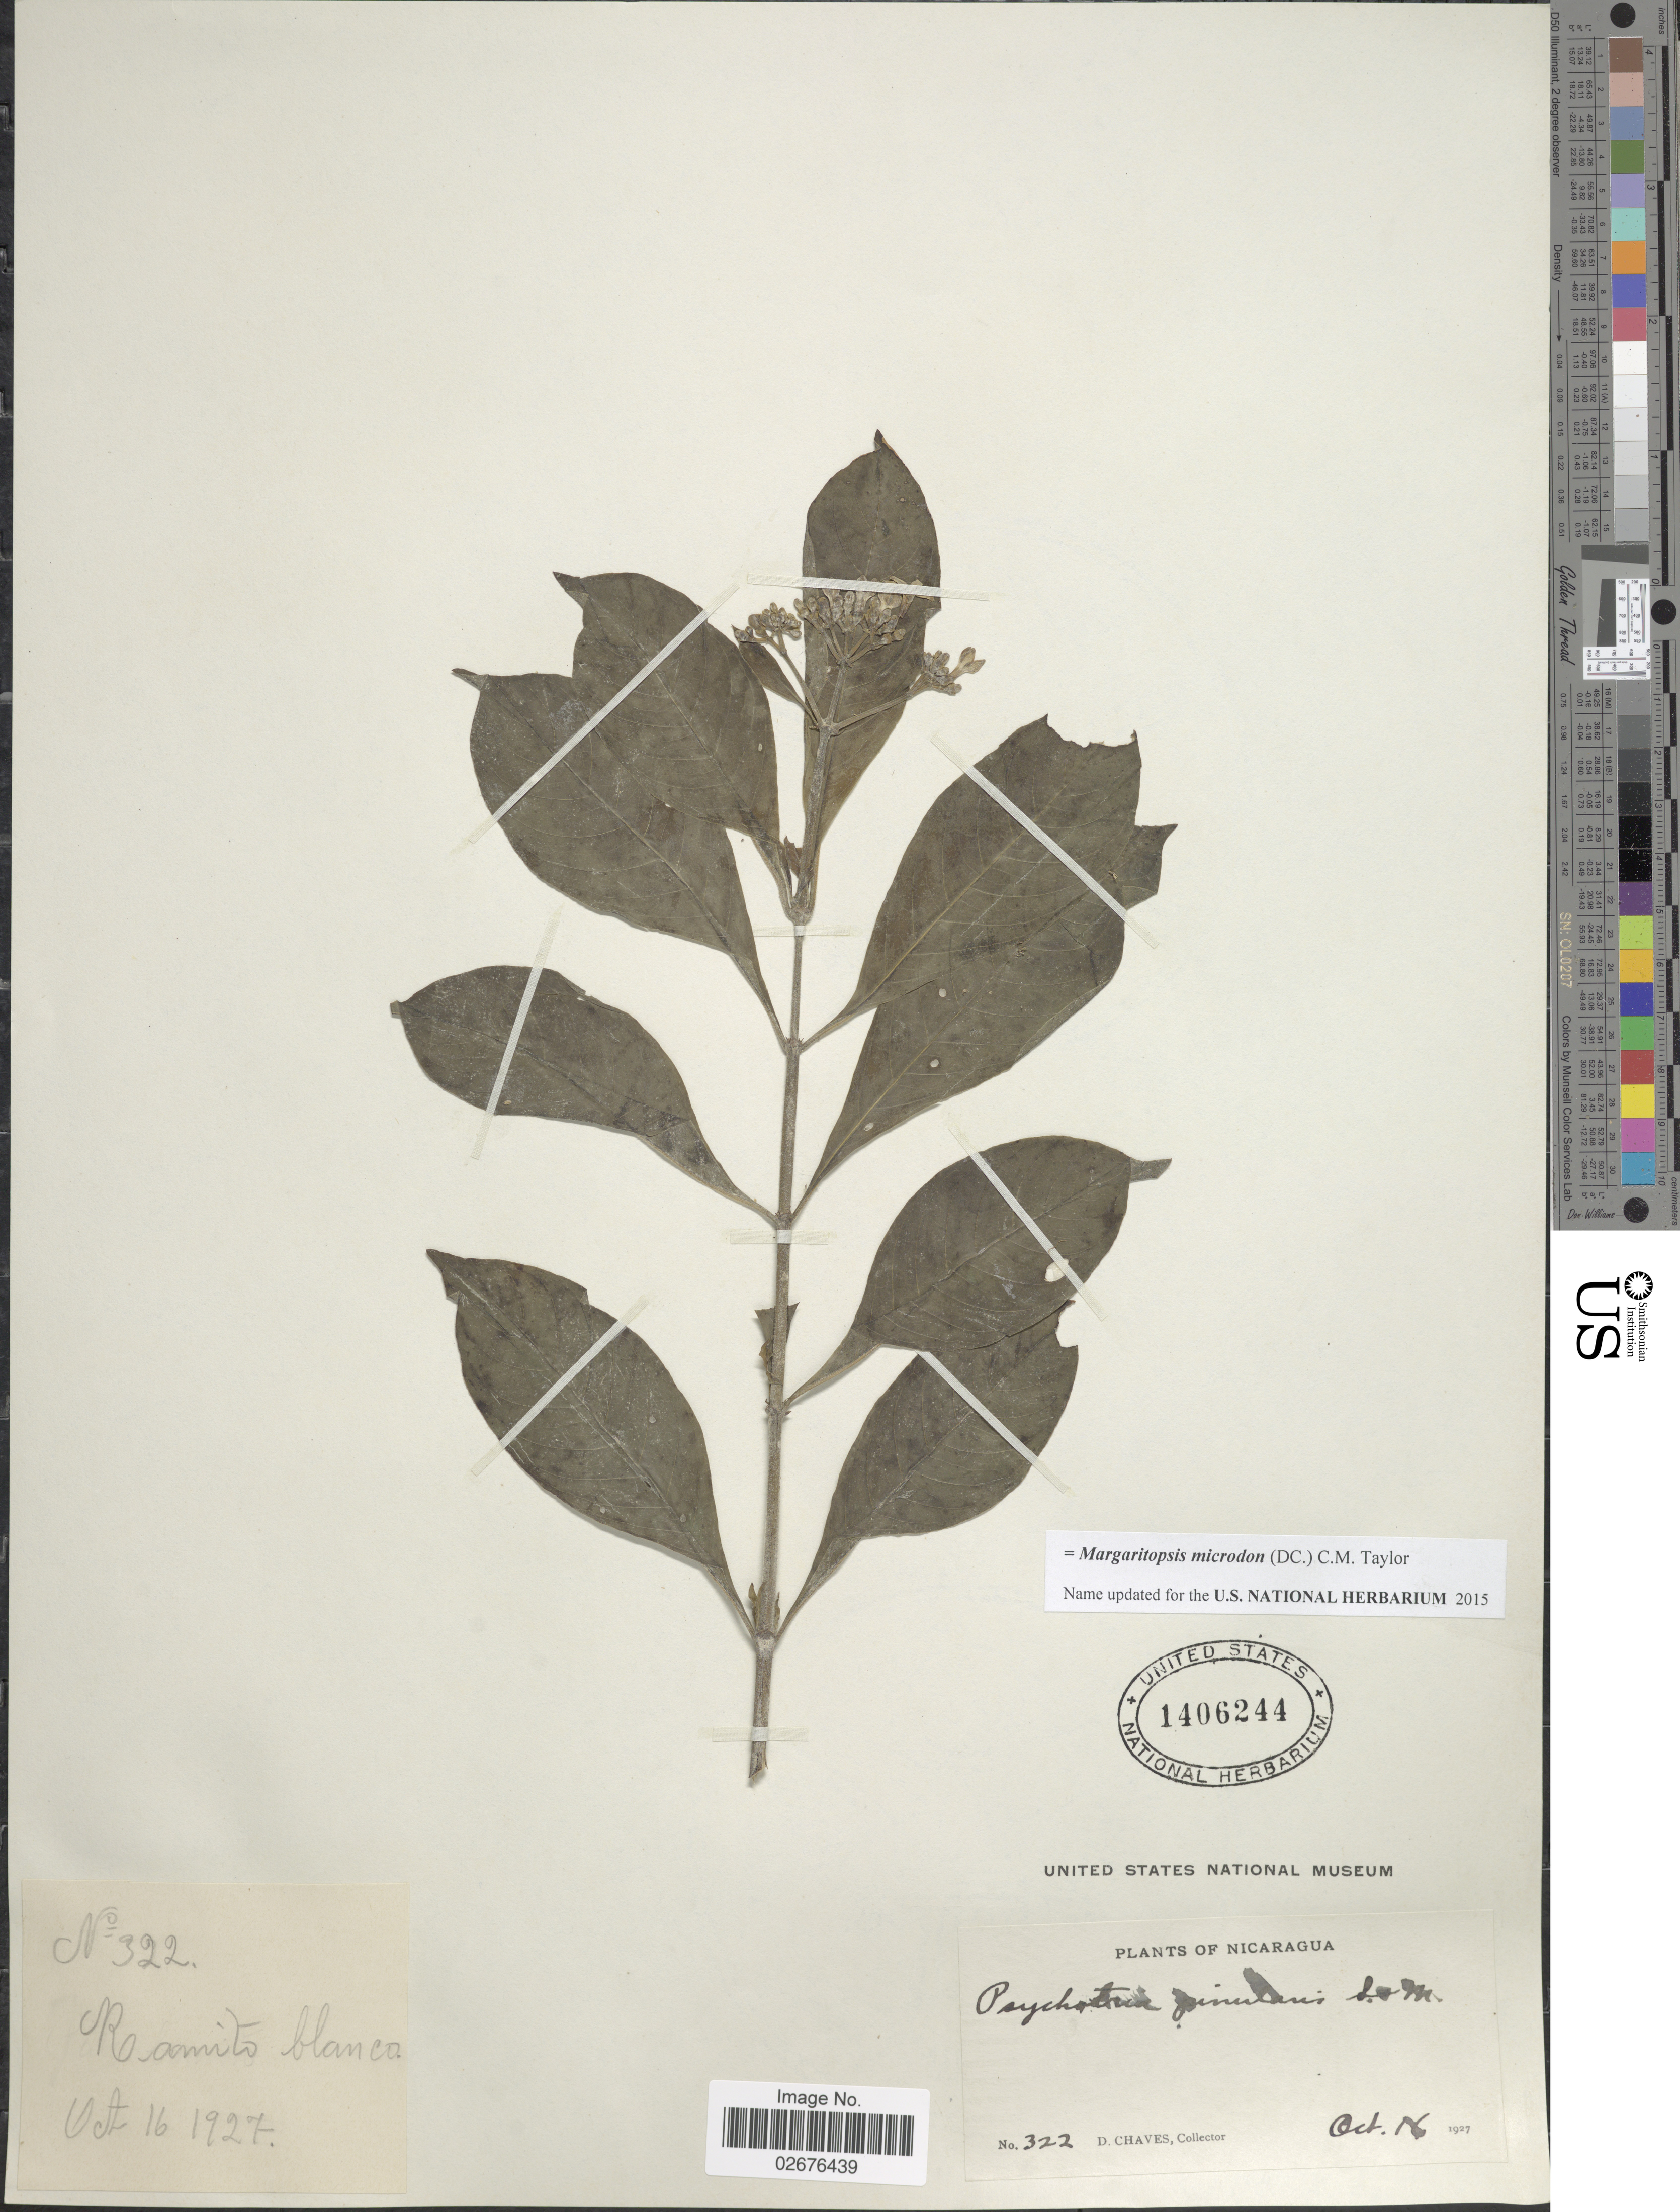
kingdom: Plantae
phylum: Tracheophyta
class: Magnoliopsida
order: Gentianales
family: Rubiaceae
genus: Margaritopsis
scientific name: Margaritopsis microdon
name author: (DC.) C.M. Taylor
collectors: D. Chaves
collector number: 322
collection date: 1927-10-16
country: Nicaragua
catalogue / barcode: US 1406244